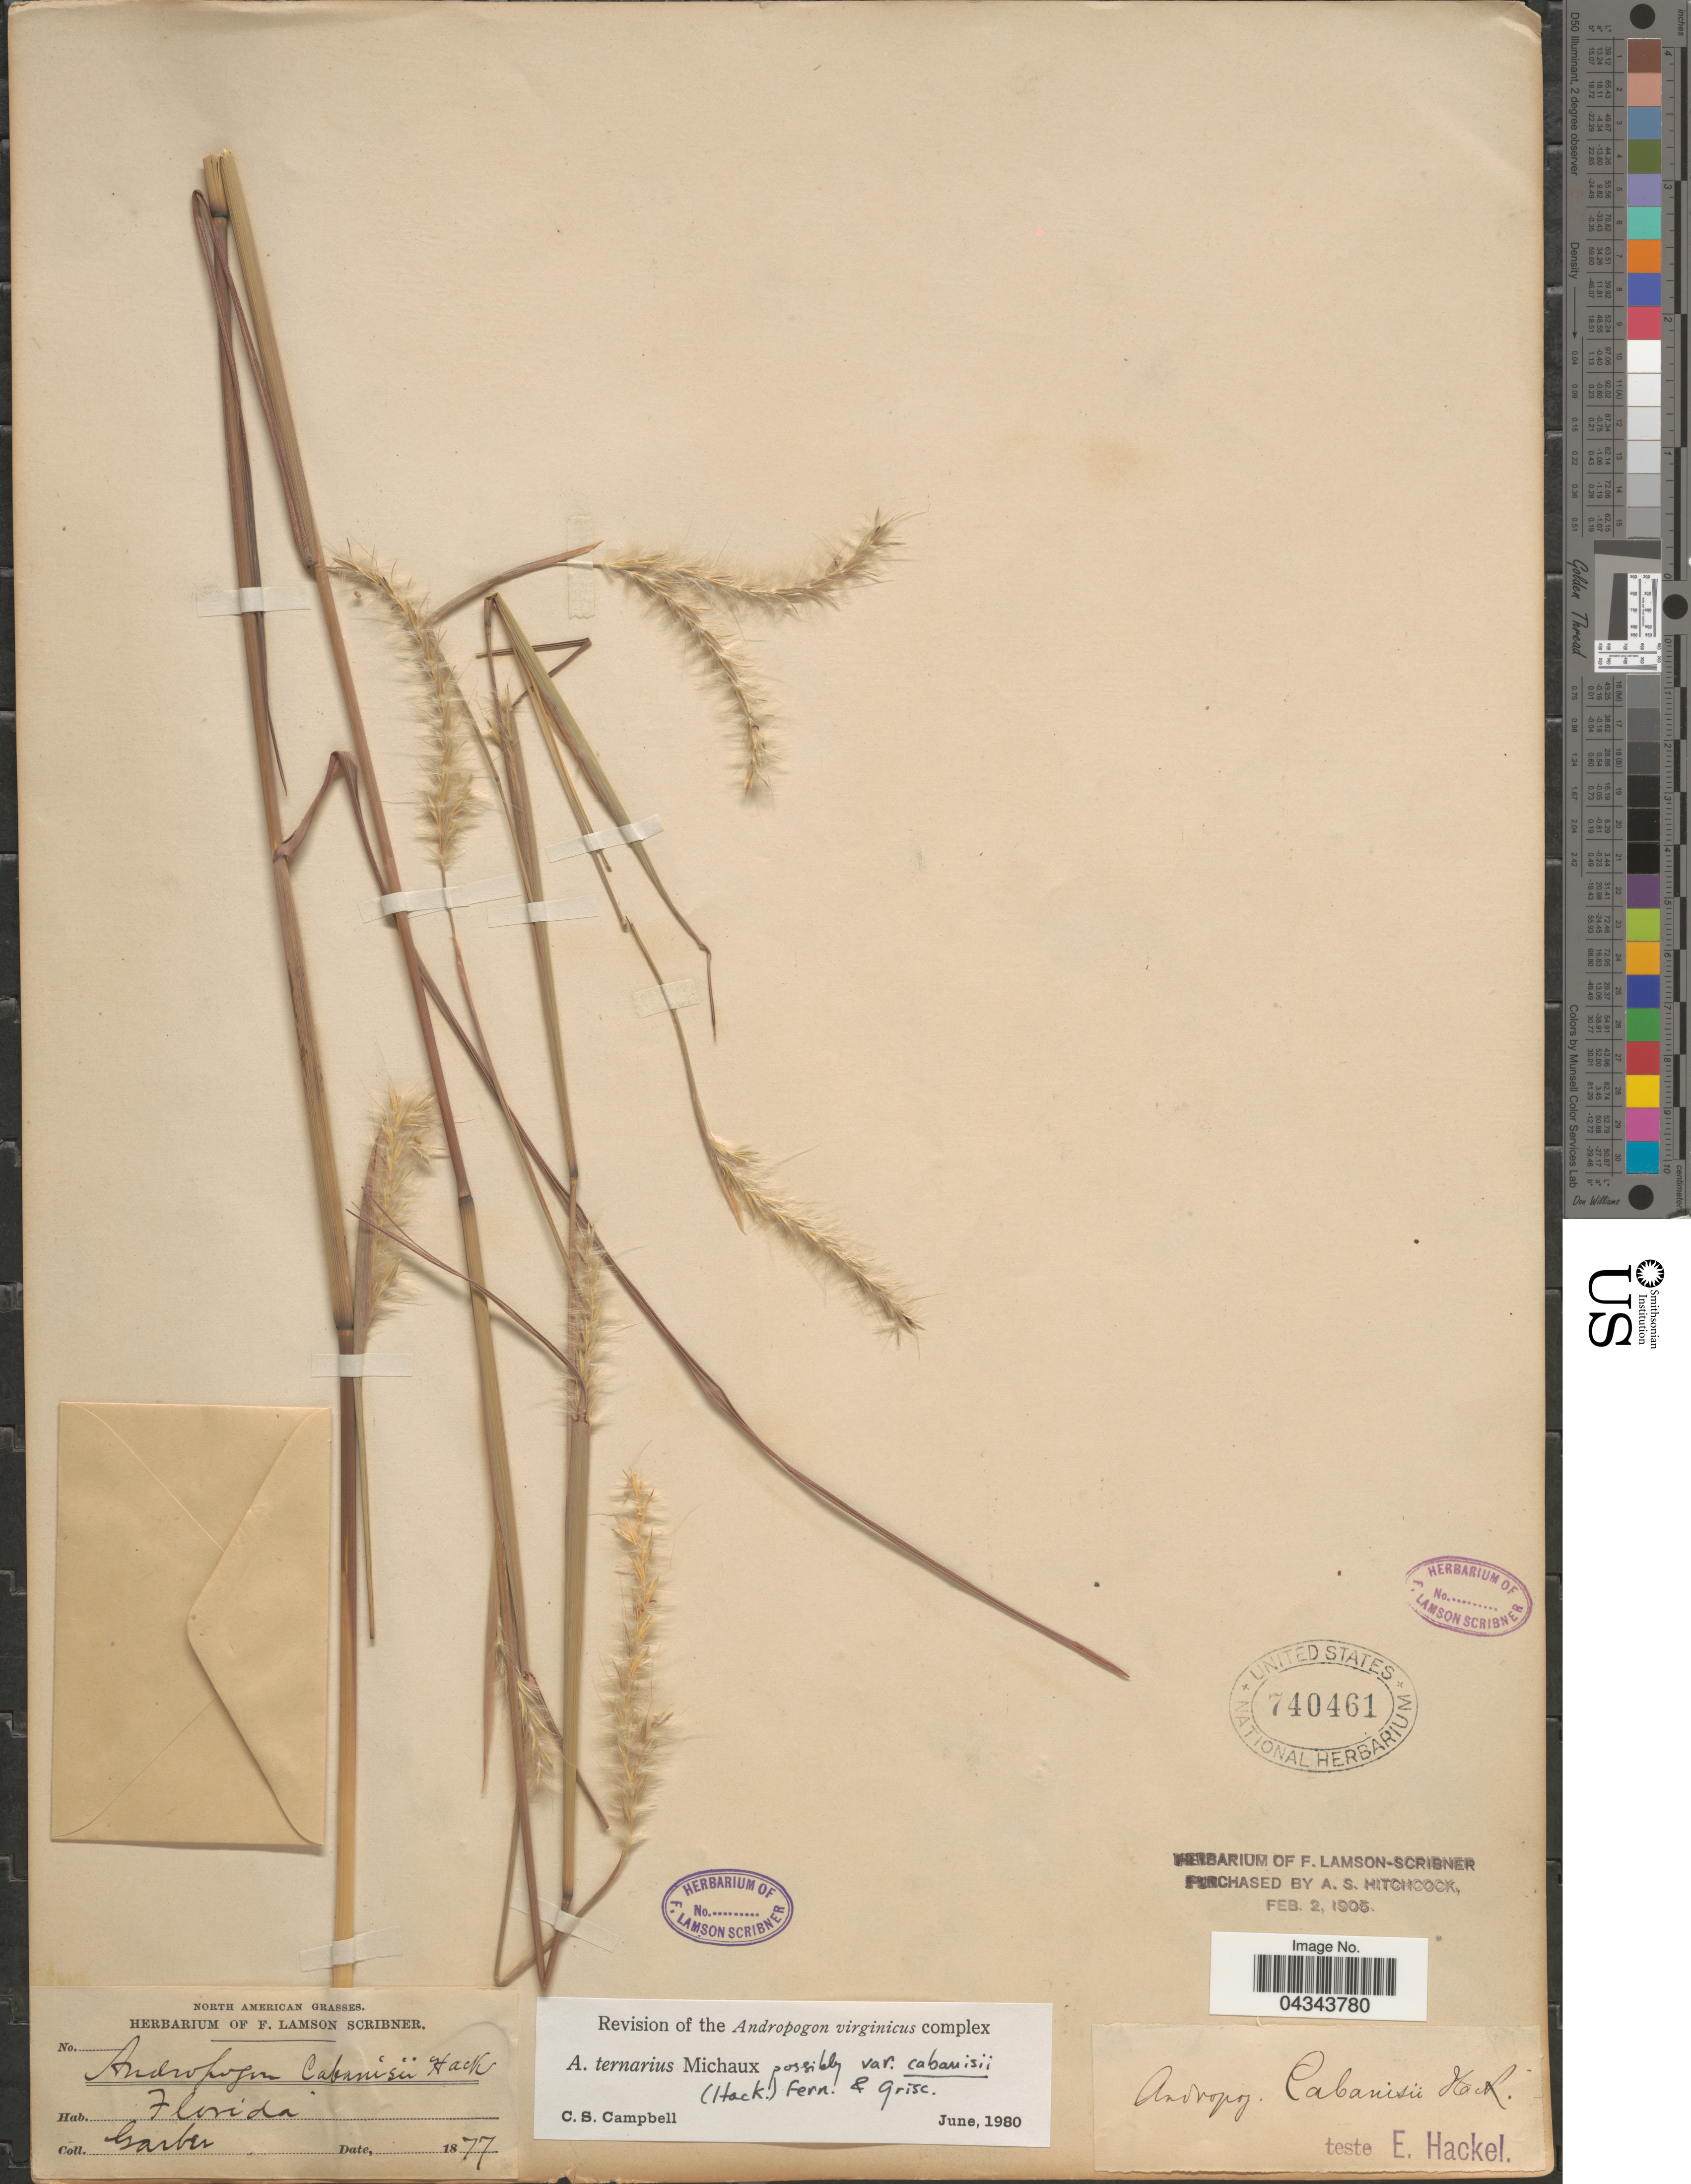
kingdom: Plantae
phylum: Tracheophyta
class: Liliopsida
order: Poales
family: Poaceae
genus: Andropogon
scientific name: Andropogon ternarius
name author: Michx.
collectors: -- Garber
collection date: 1877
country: United States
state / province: Florida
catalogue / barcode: US 740461